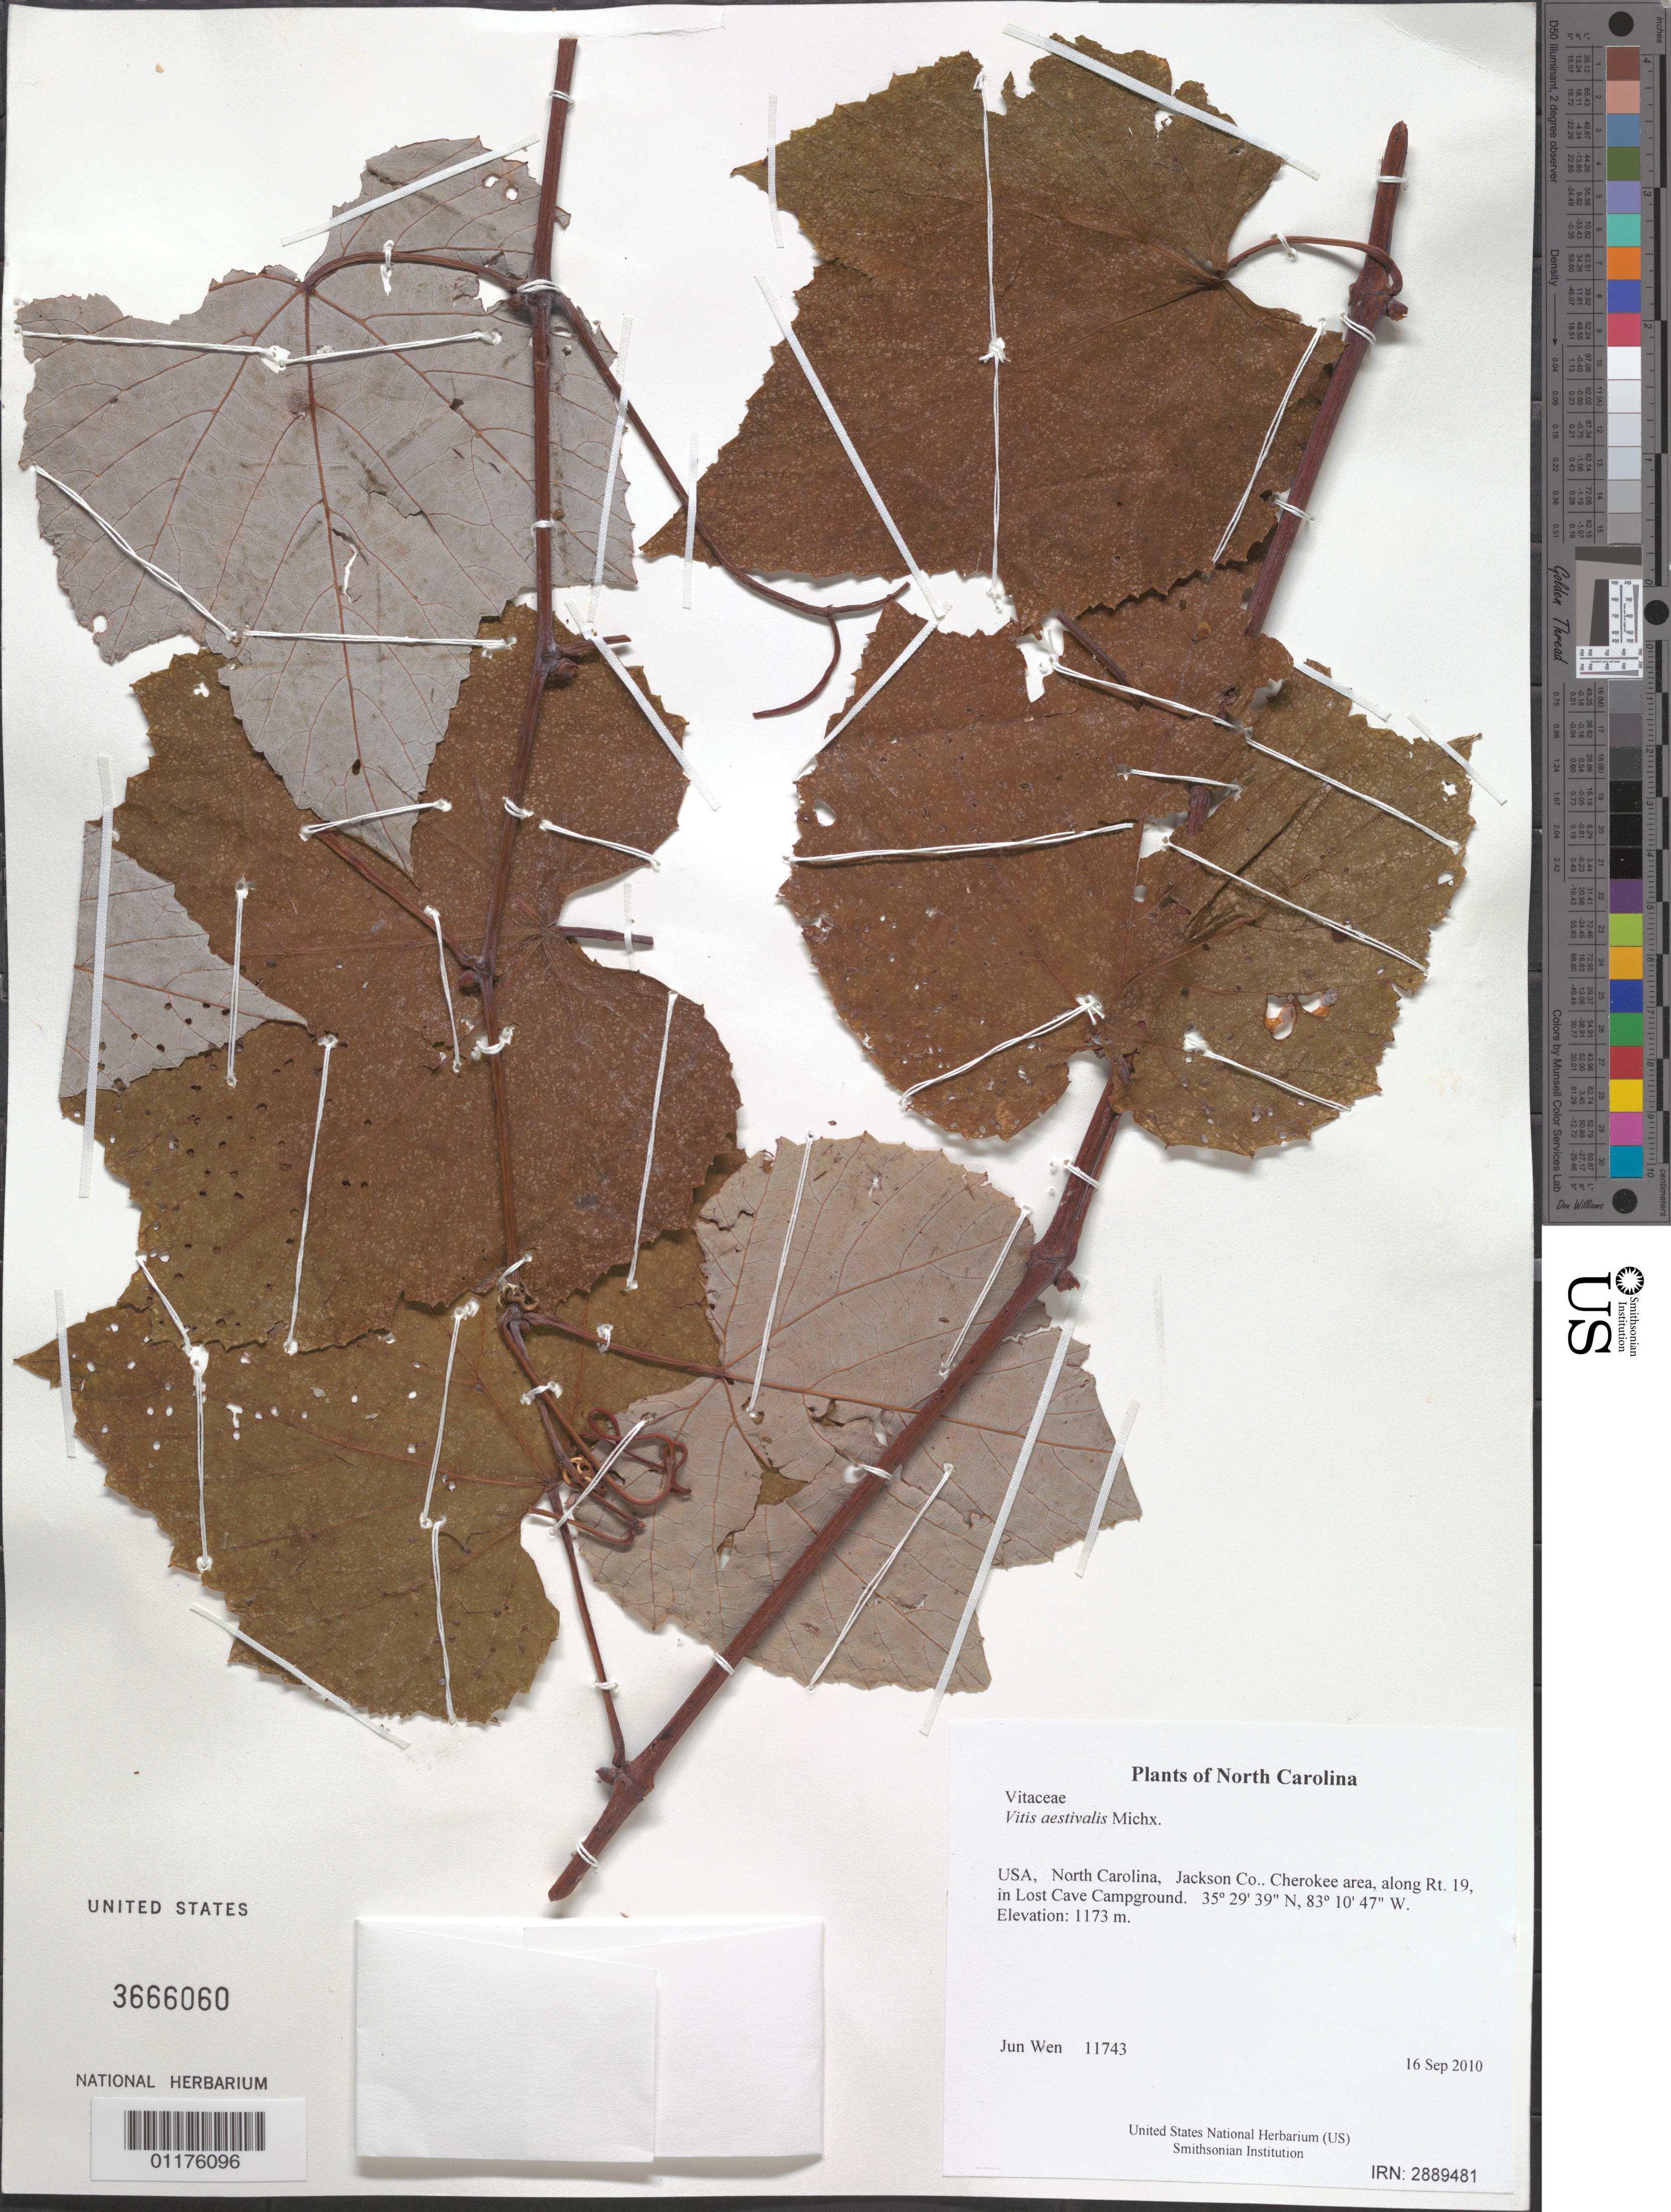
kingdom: Plantae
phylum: Tracheophyta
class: Magnoliopsida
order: Vitales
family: Vitaceae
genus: Vitis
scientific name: Vitis aestivalis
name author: Michx.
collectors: J. Wen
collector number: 11743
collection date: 2010-09-16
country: United States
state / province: North Carolina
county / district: Jackson Co.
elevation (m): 1173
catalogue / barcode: US 3666060